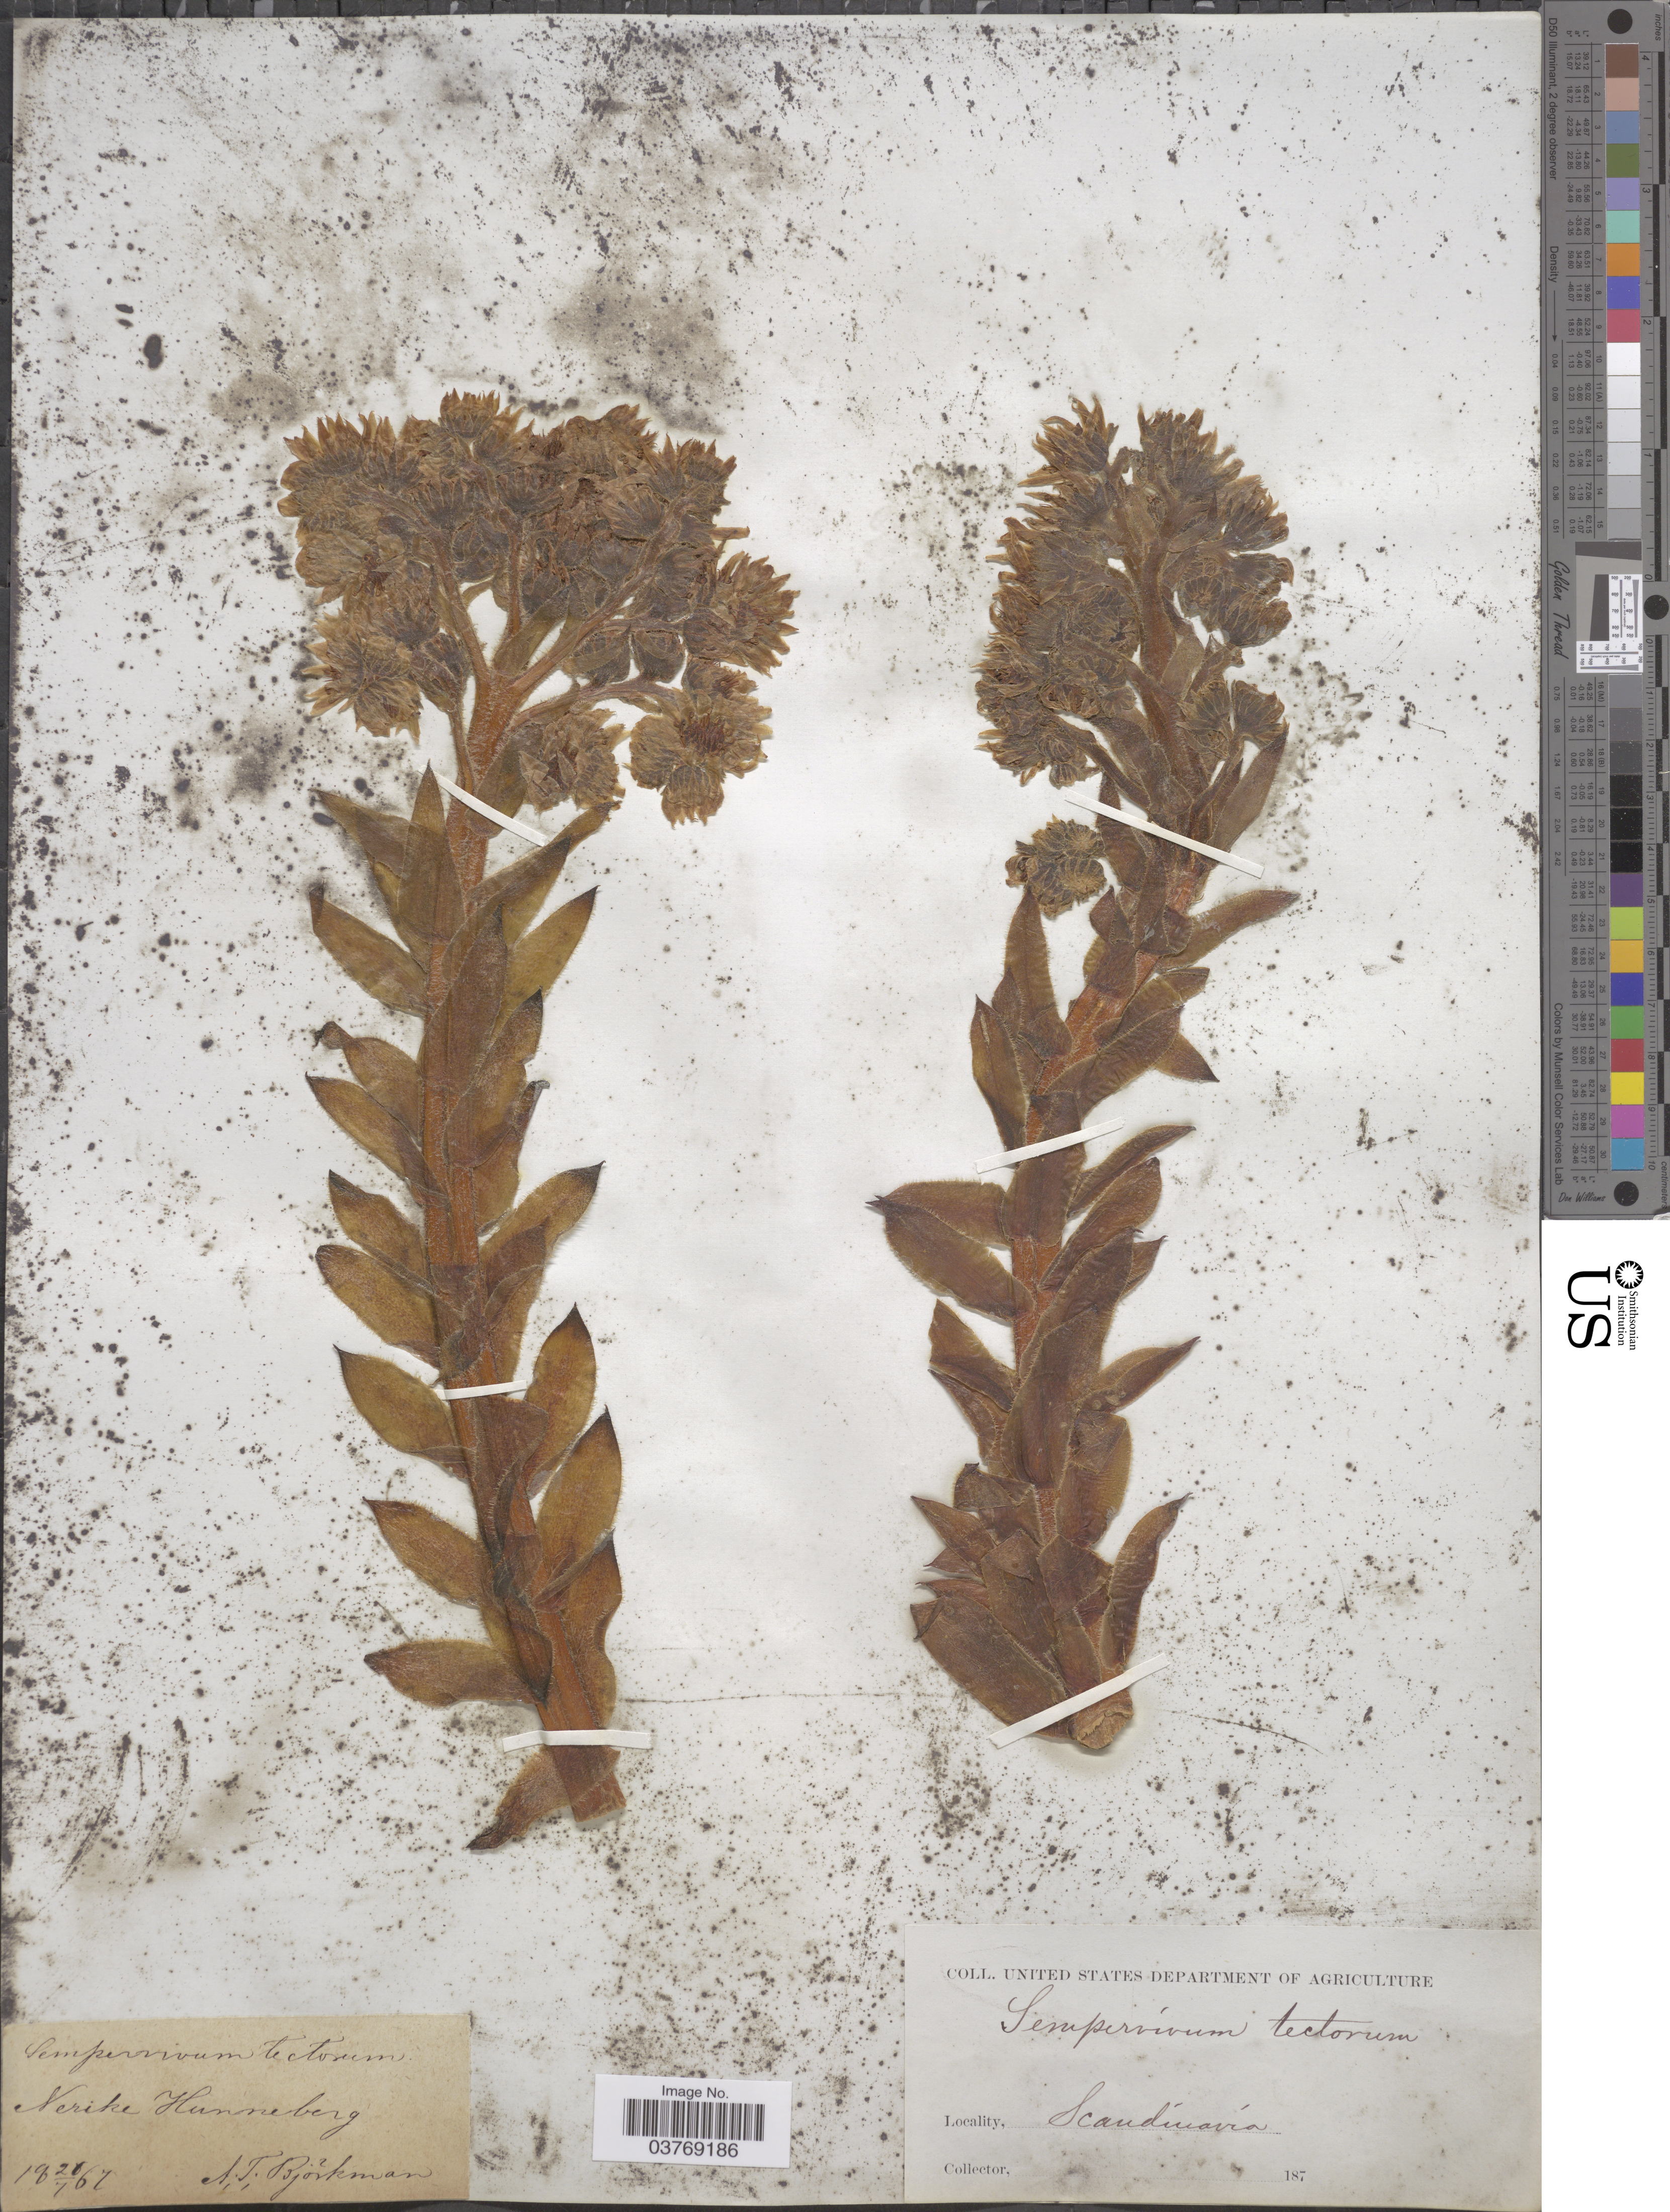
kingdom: Plantae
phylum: Tracheophyta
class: Magnoliopsida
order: Saxifragales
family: Crassulaceae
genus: Sempervivum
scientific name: Sempervivum tectorum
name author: L.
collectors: A. Björkman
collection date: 1967-07-21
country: Sweden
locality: Nerike Hunneberg. Scandinavia.